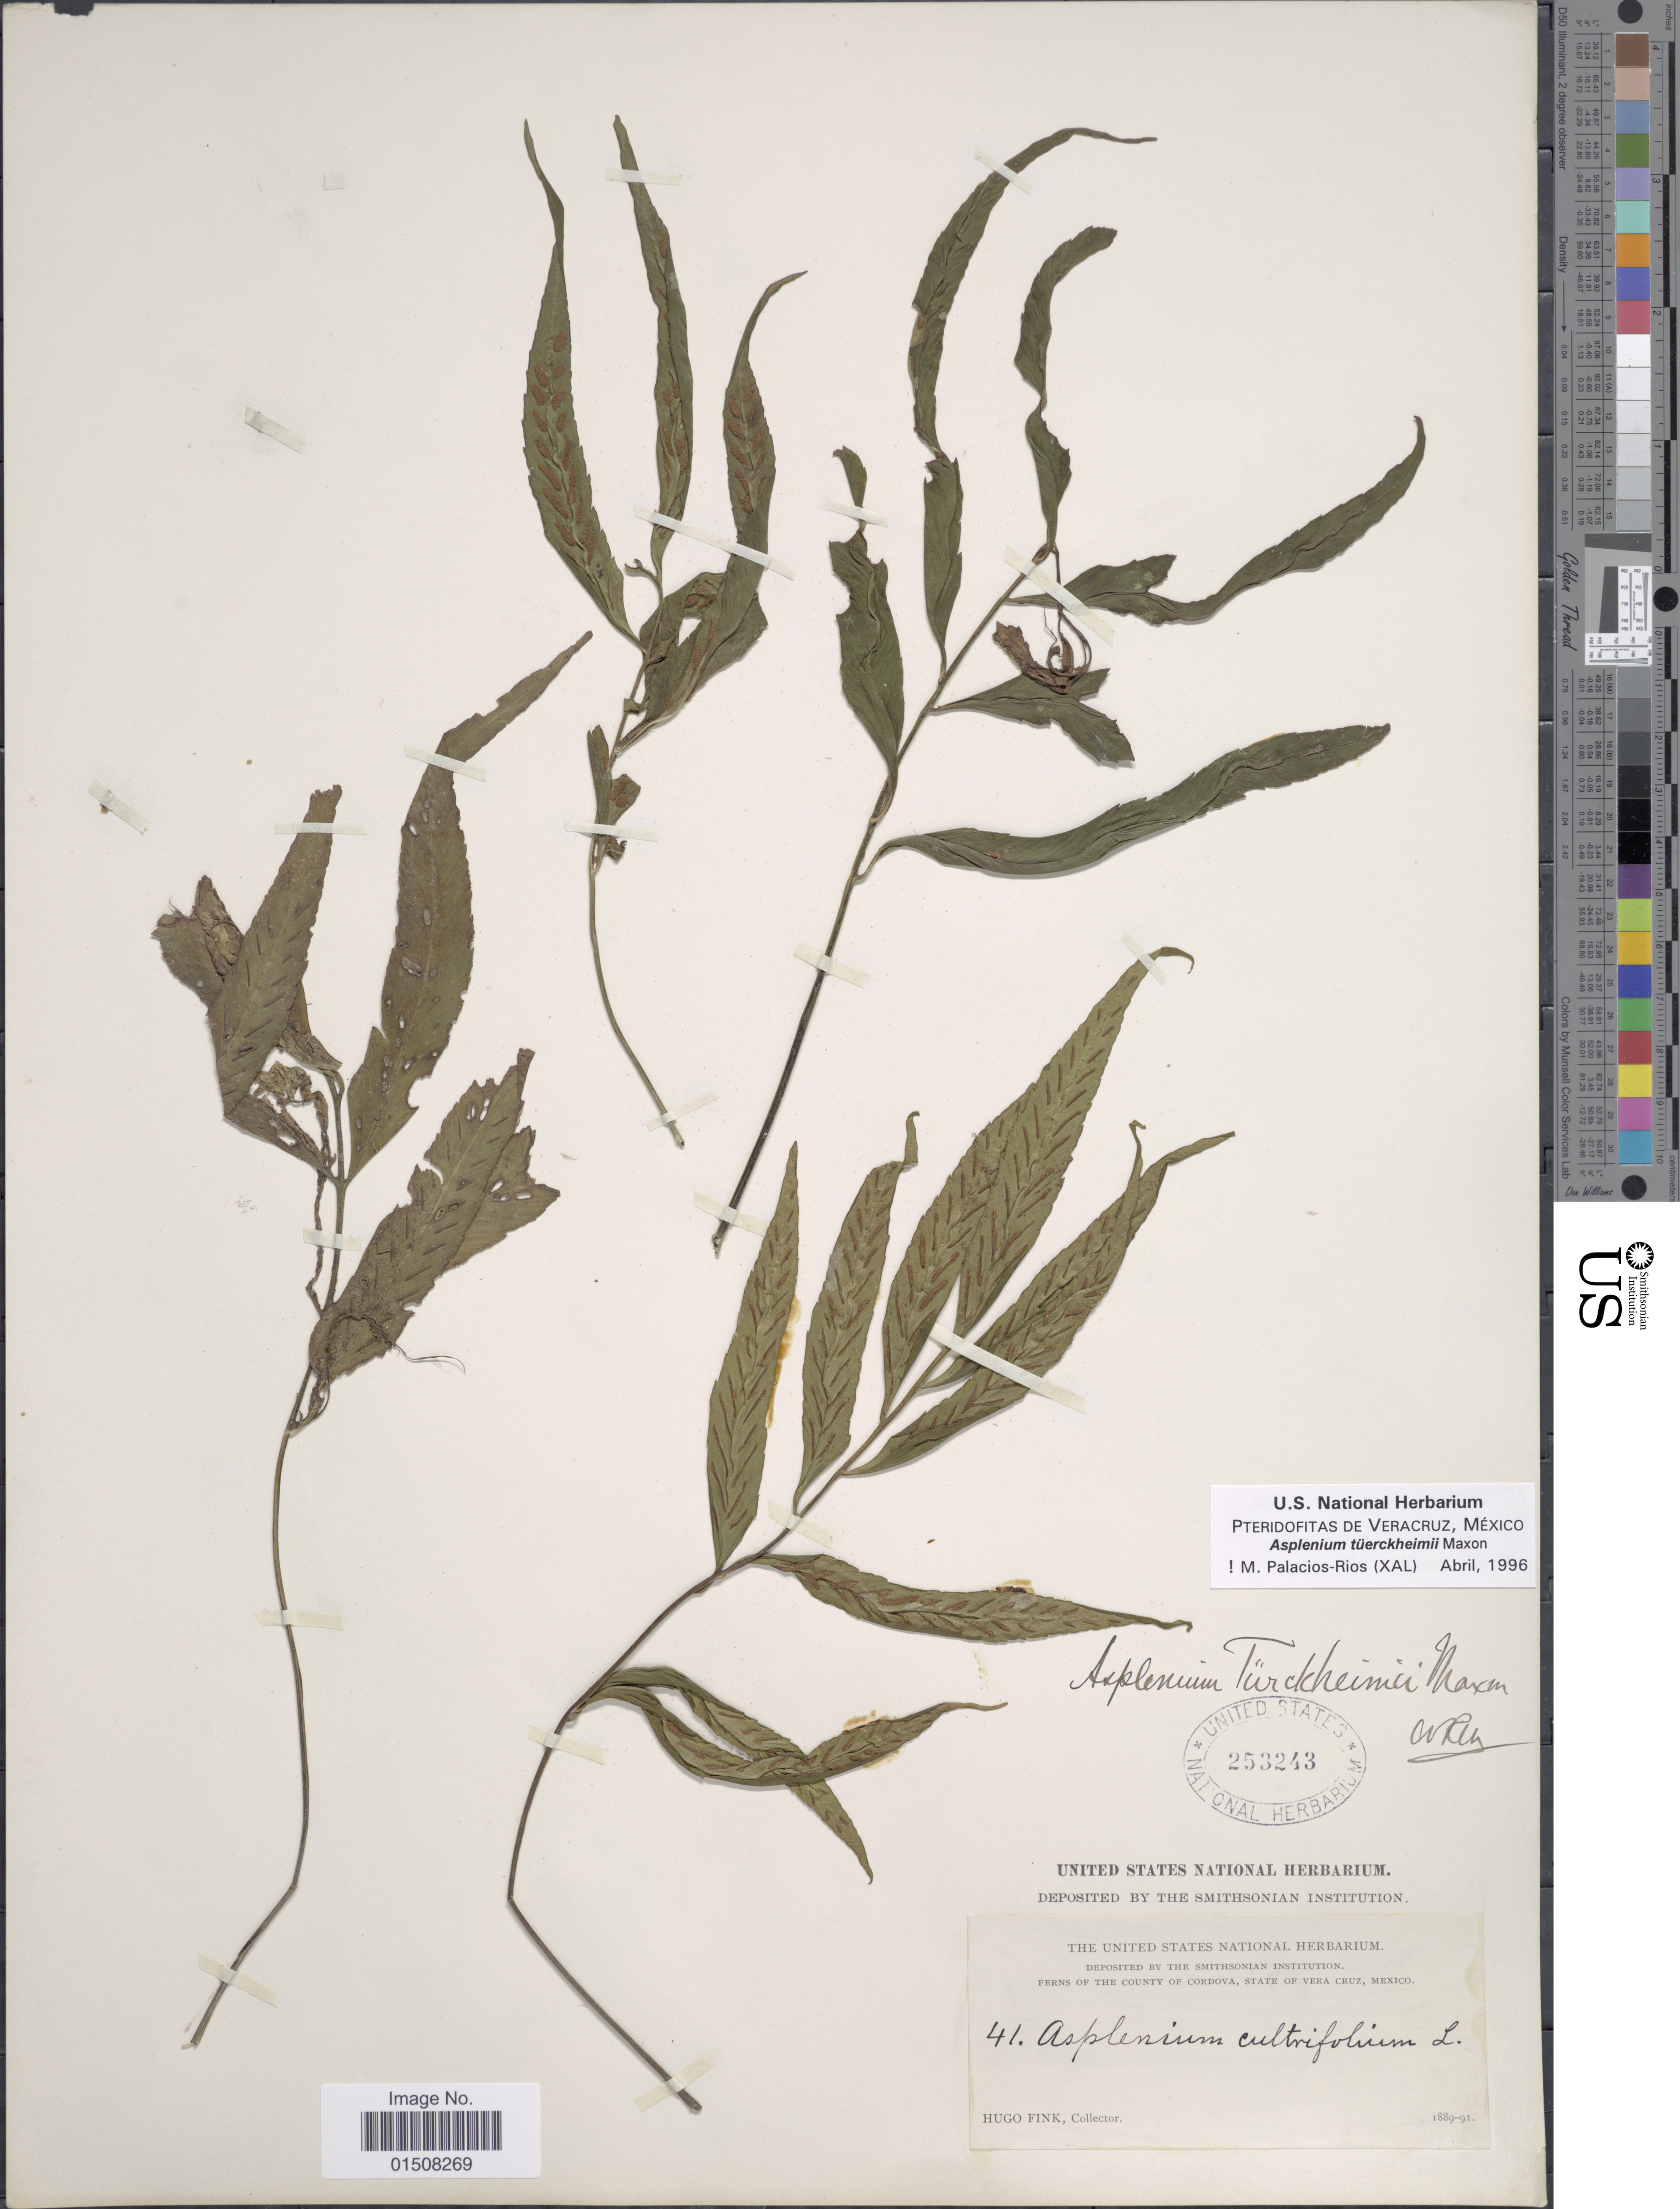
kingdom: Plantae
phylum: Tracheophyta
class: Polypodiopsida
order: Polypodiales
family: Aspleniaceae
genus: Asplenium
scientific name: Asplenium tuerckheimii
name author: Maxon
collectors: H. Fink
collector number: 41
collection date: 1889/1891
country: Mexico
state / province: Veracruz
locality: County of Cordova, State of Vera Cruz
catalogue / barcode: US 253243